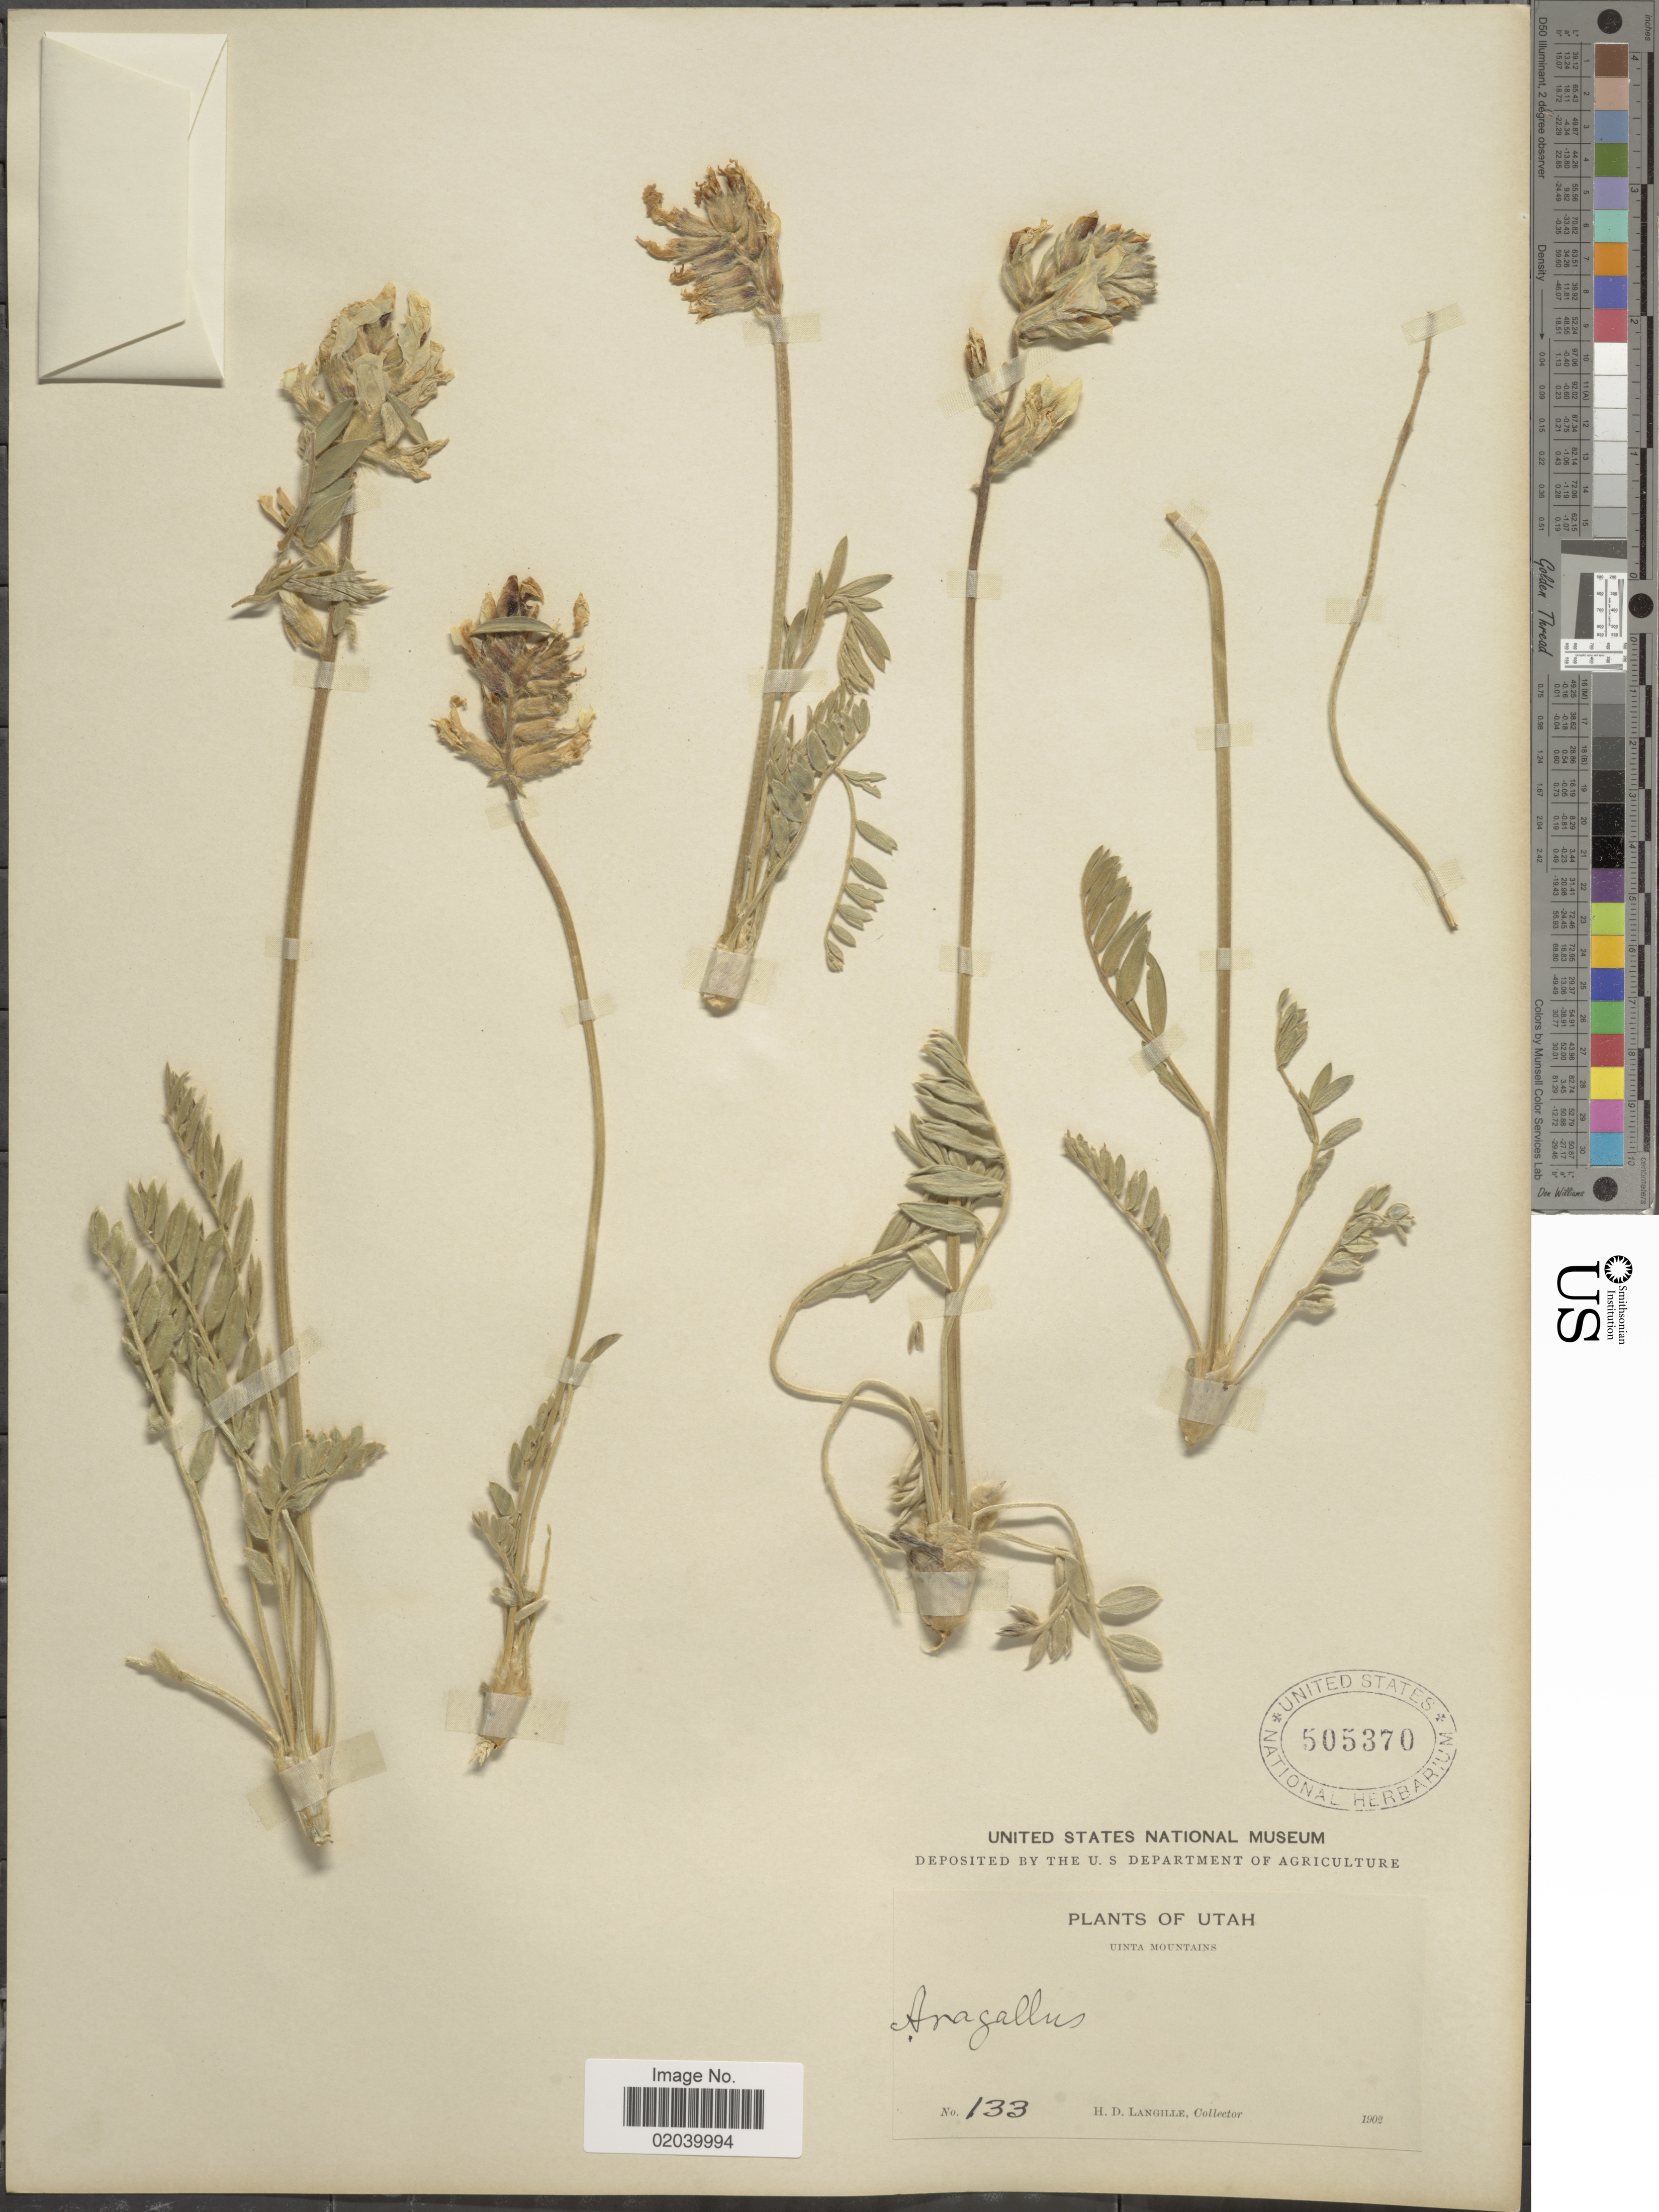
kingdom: Plantae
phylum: Tracheophyta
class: Magnoliopsida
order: Fabales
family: Fabaceae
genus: Oxytropis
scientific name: Oxytropis lambertii var. bigelovii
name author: A. Gray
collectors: H. Langille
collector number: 133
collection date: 1902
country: United States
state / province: Utah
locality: Uinta Mountains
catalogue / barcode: US 505370